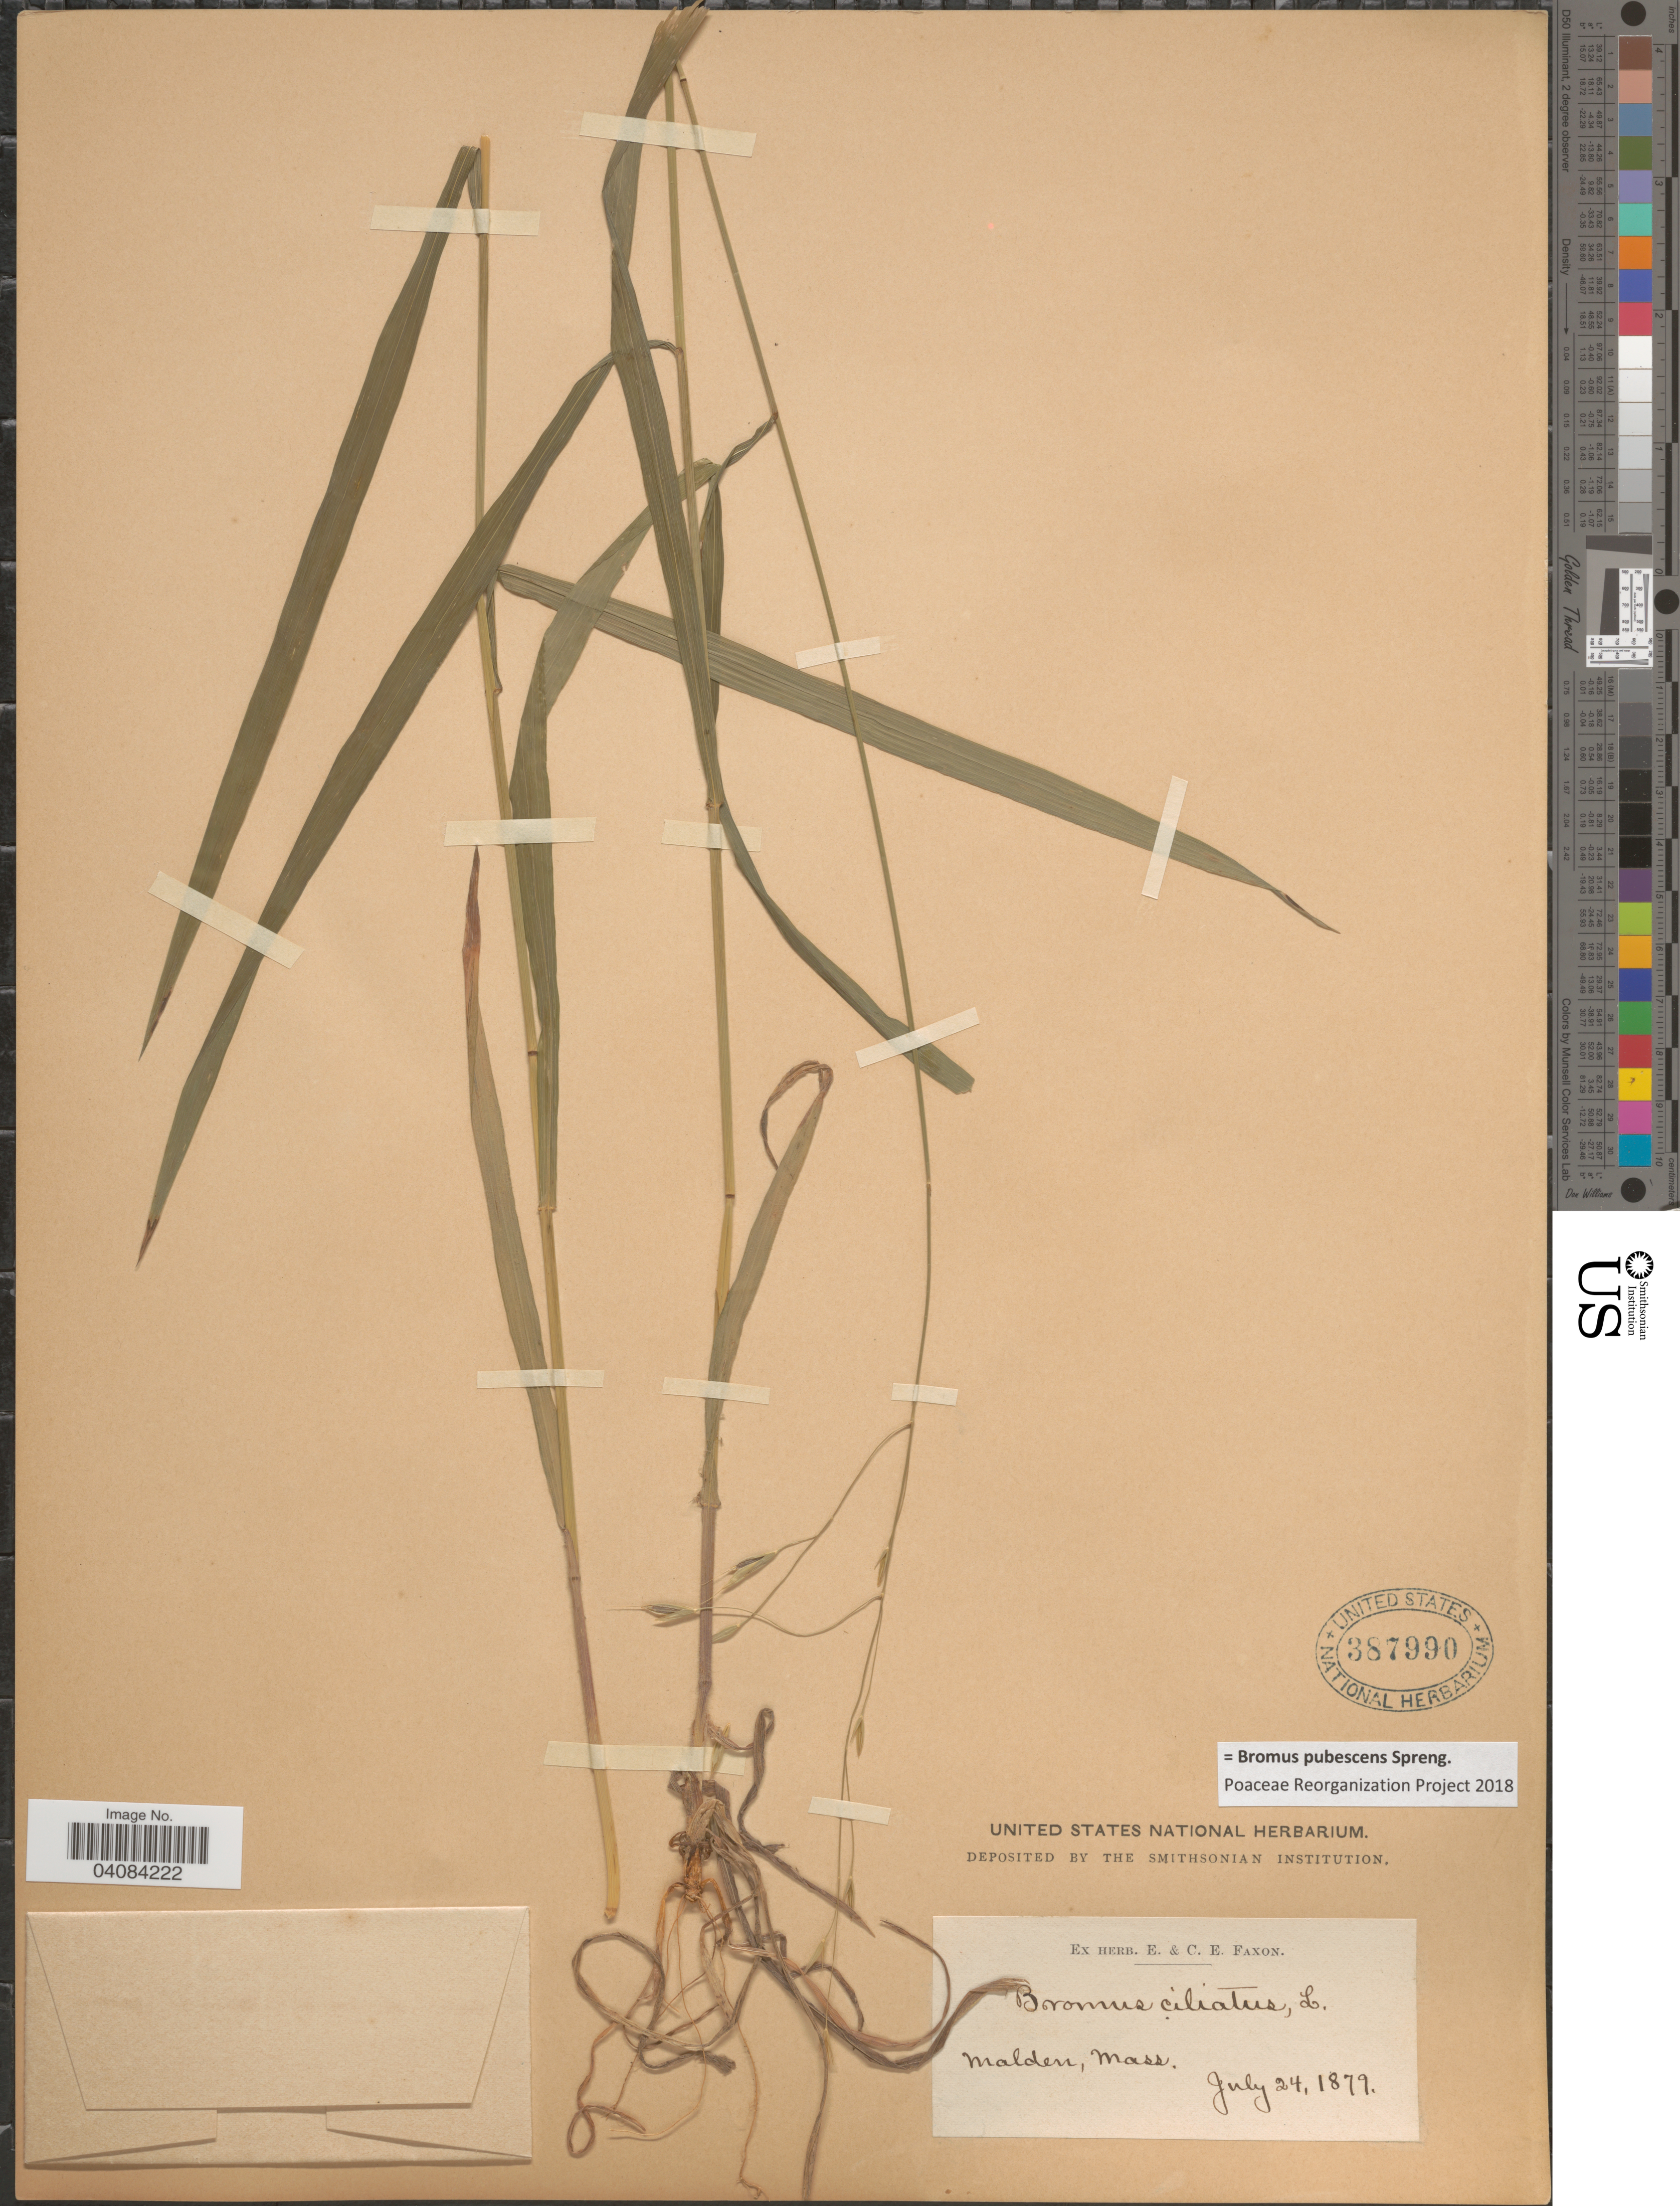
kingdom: Plantae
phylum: Tracheophyta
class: Liliopsida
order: Poales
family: Poaceae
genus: Bromus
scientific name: Bromus pubescens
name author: Muhl. ex Willd.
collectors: ex herb. E. & C.E. Faxon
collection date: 1879-07-24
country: United States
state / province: Massachusetts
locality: Malden.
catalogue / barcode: US 387990